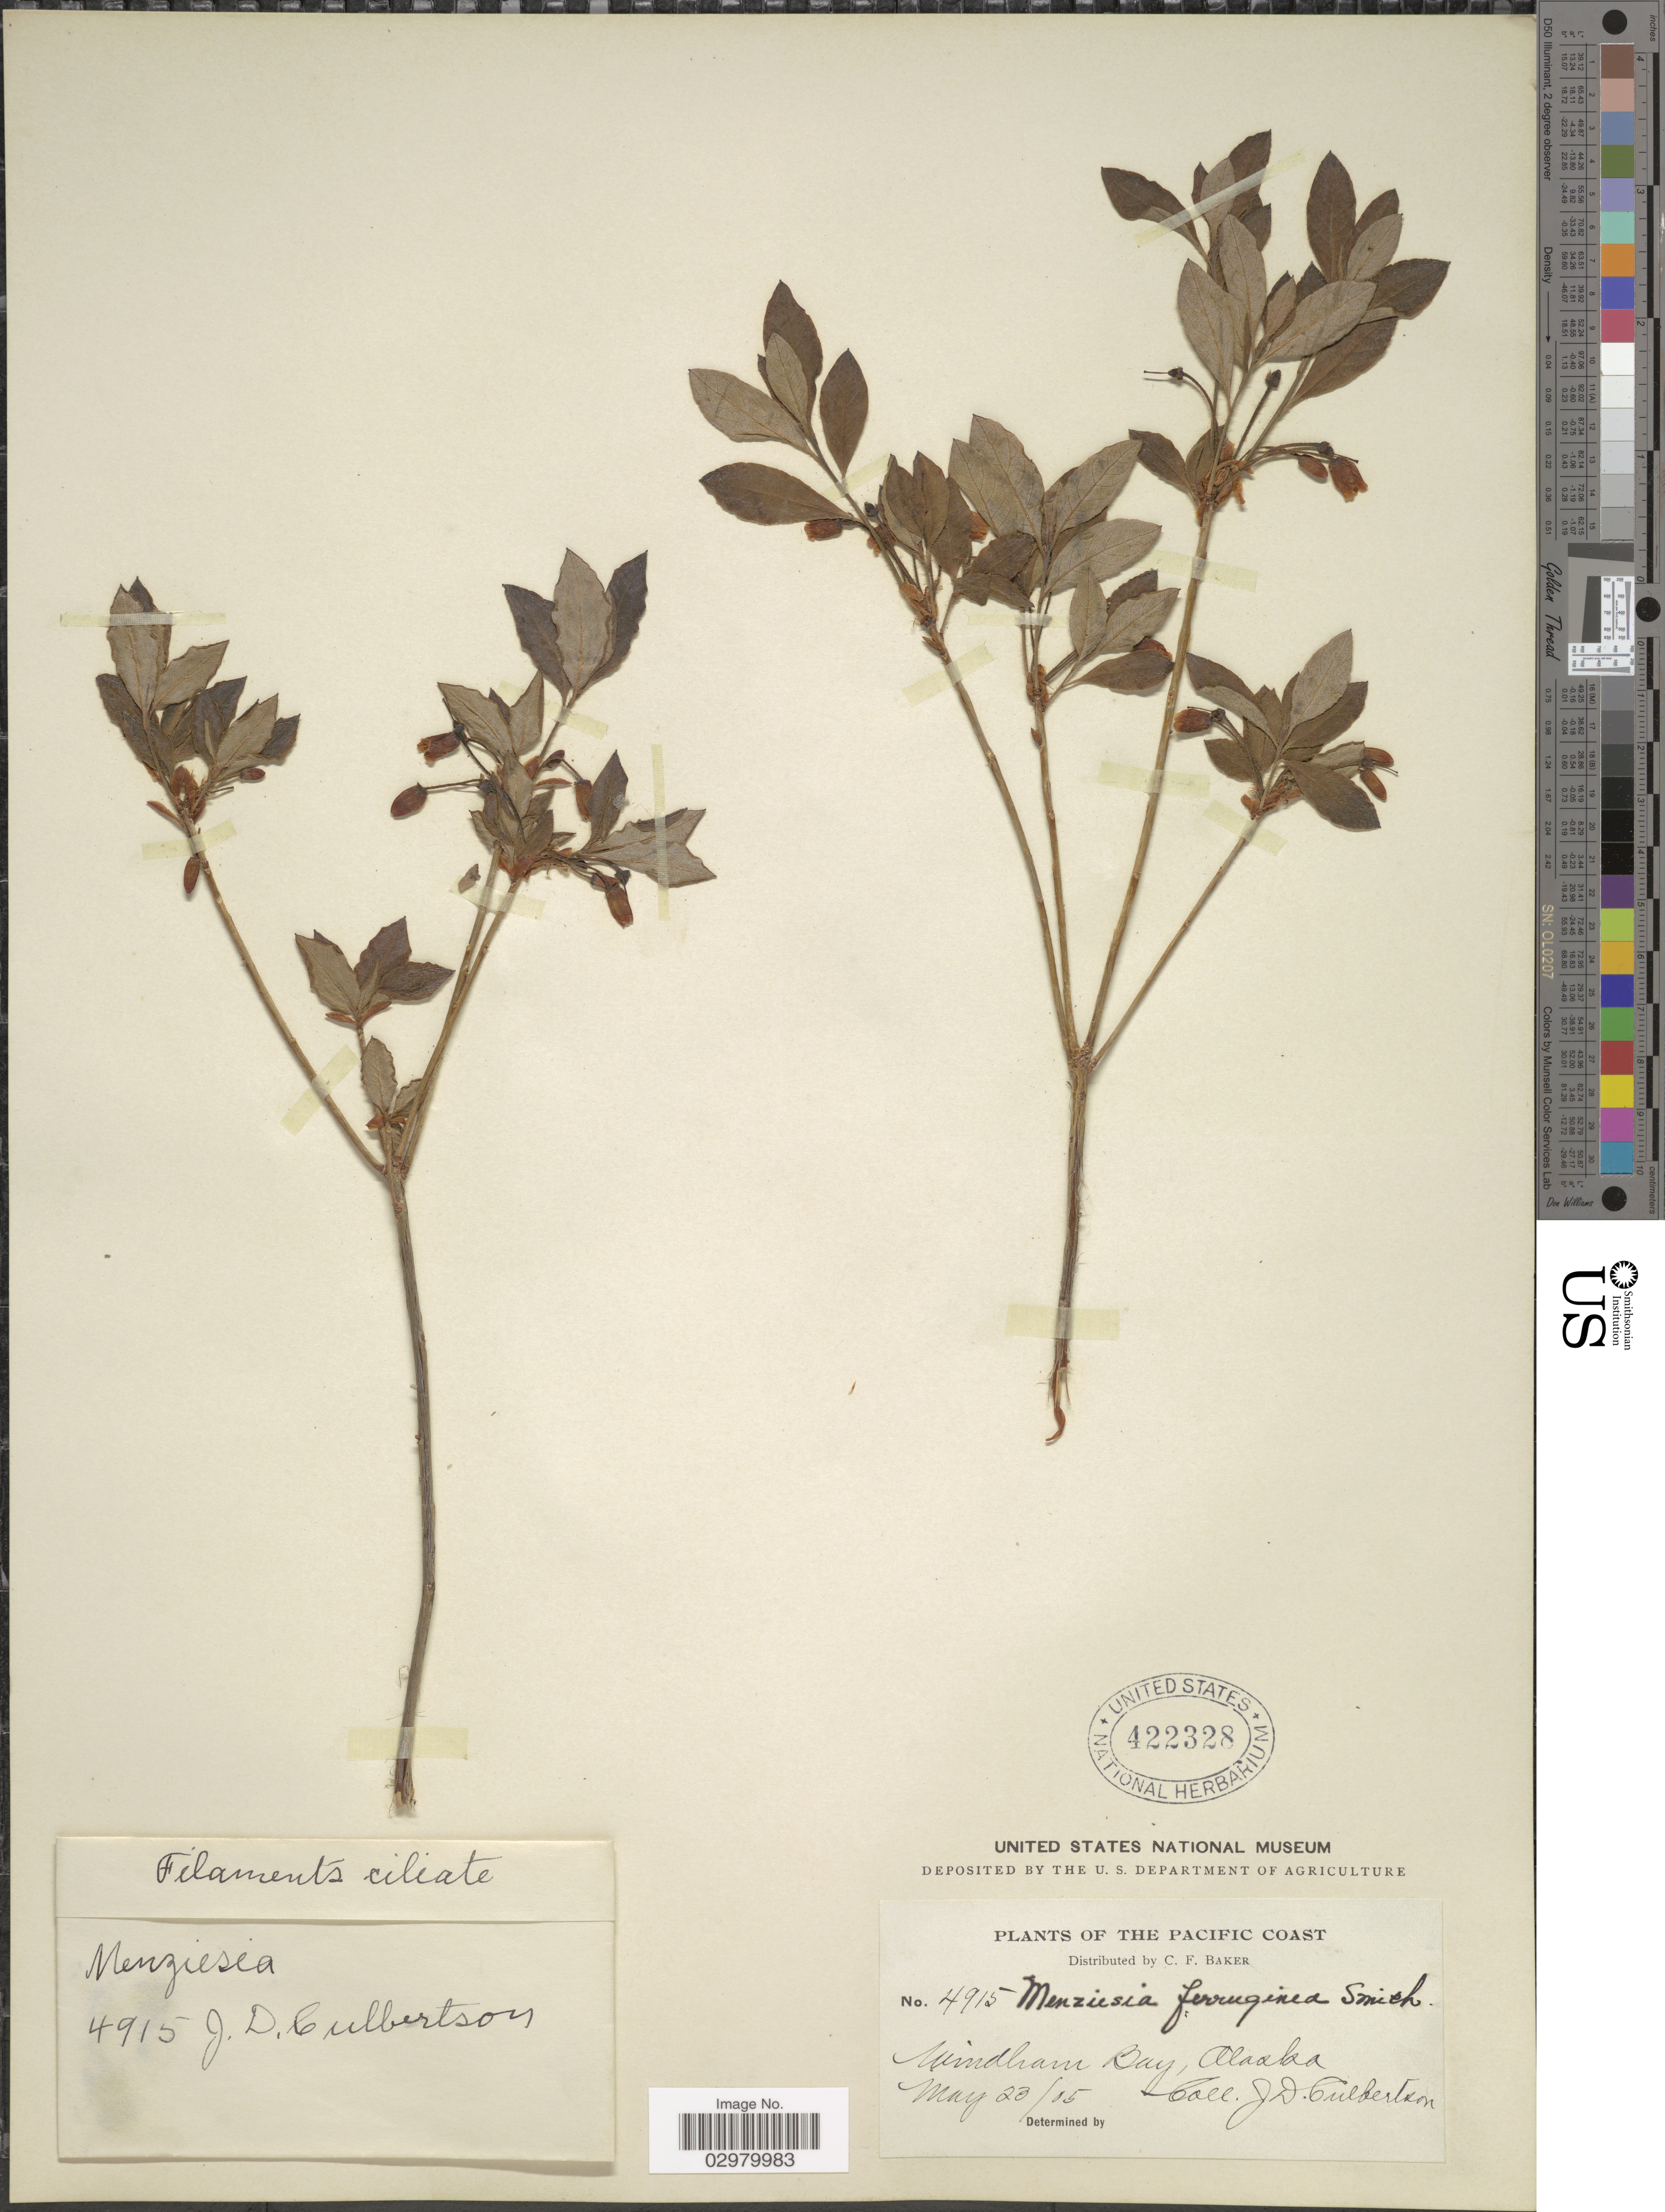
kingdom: Plantae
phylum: Tracheophyta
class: Magnoliopsida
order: Ericales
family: Ericaceae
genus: Menziesia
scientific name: Menziesia ferruginea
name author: Sm.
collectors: J. Culbertson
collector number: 4915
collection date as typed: Transcribed d/m/y: 23/5/5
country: United States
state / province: Alaska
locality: The Pacific Coast, Windham Bay.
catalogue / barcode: US 422328